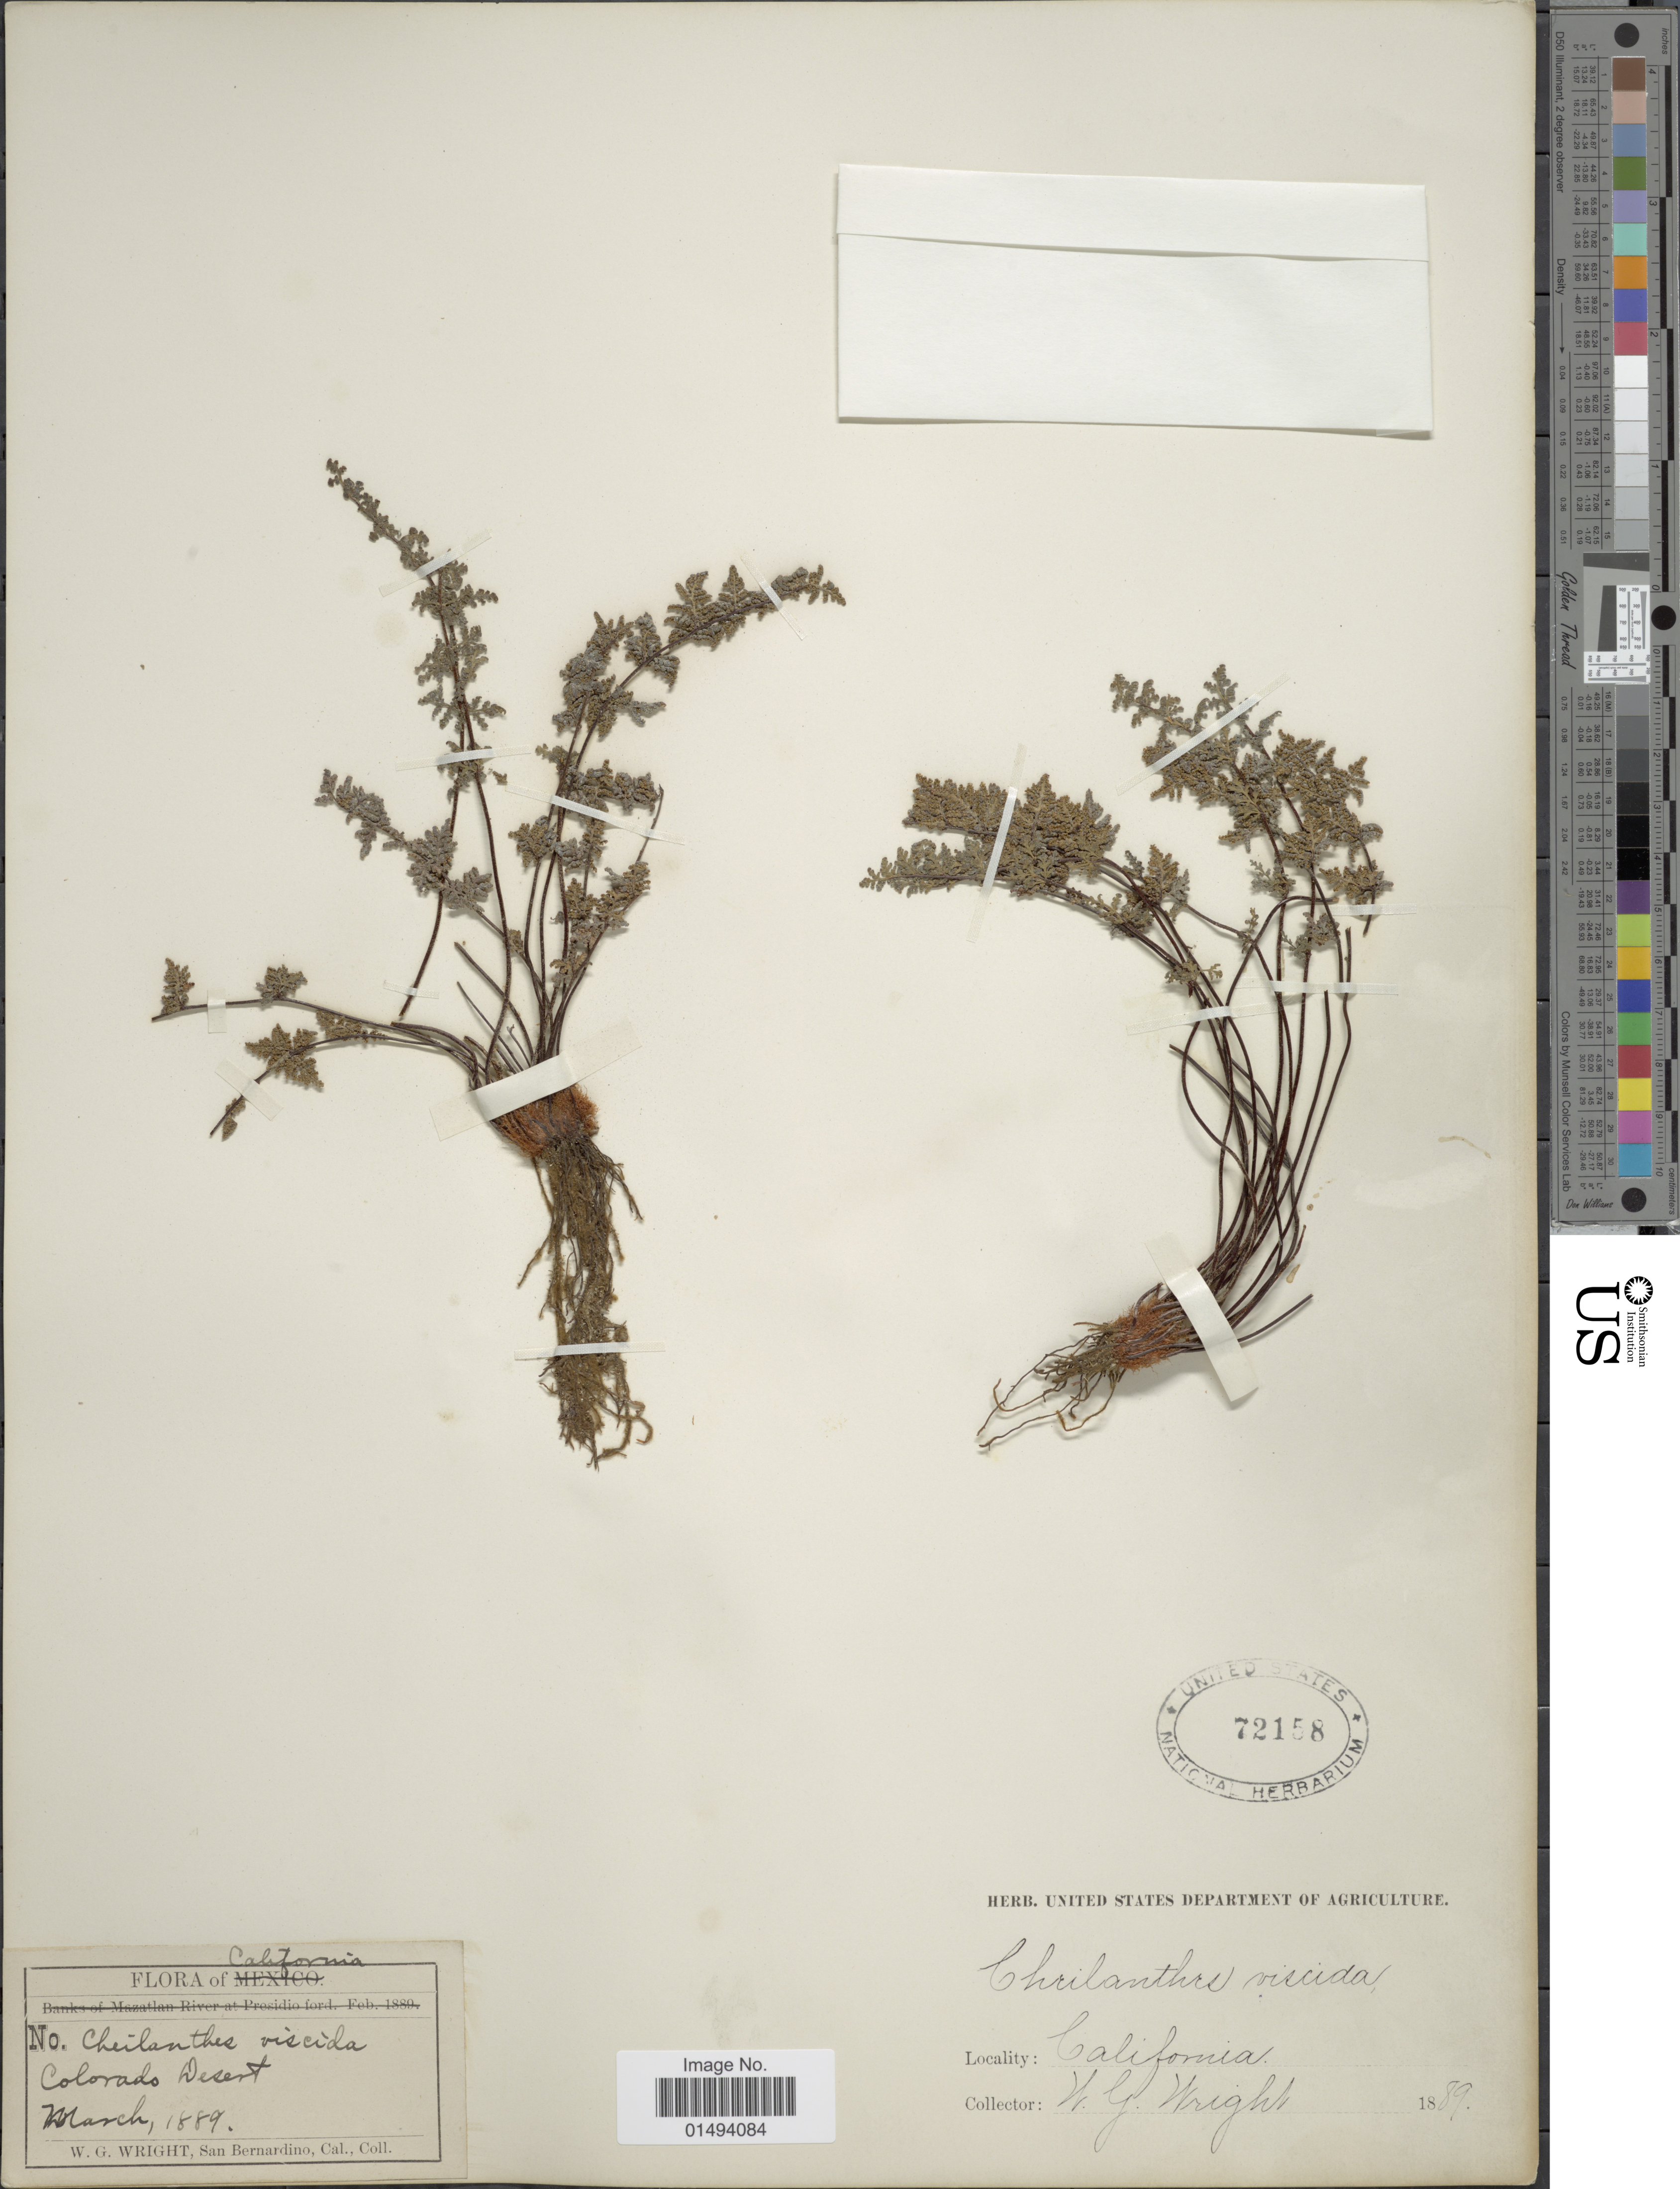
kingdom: Plantae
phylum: Tracheophyta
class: Polypodiopsida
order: Polypodiales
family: Pteridaceae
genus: Myriopteris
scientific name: Myriopteris viscida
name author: (Davenp.) Grusz & Windham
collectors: W. G. Wright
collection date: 1889-03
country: United States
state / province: California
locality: Colorado Desert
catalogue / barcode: US 72158